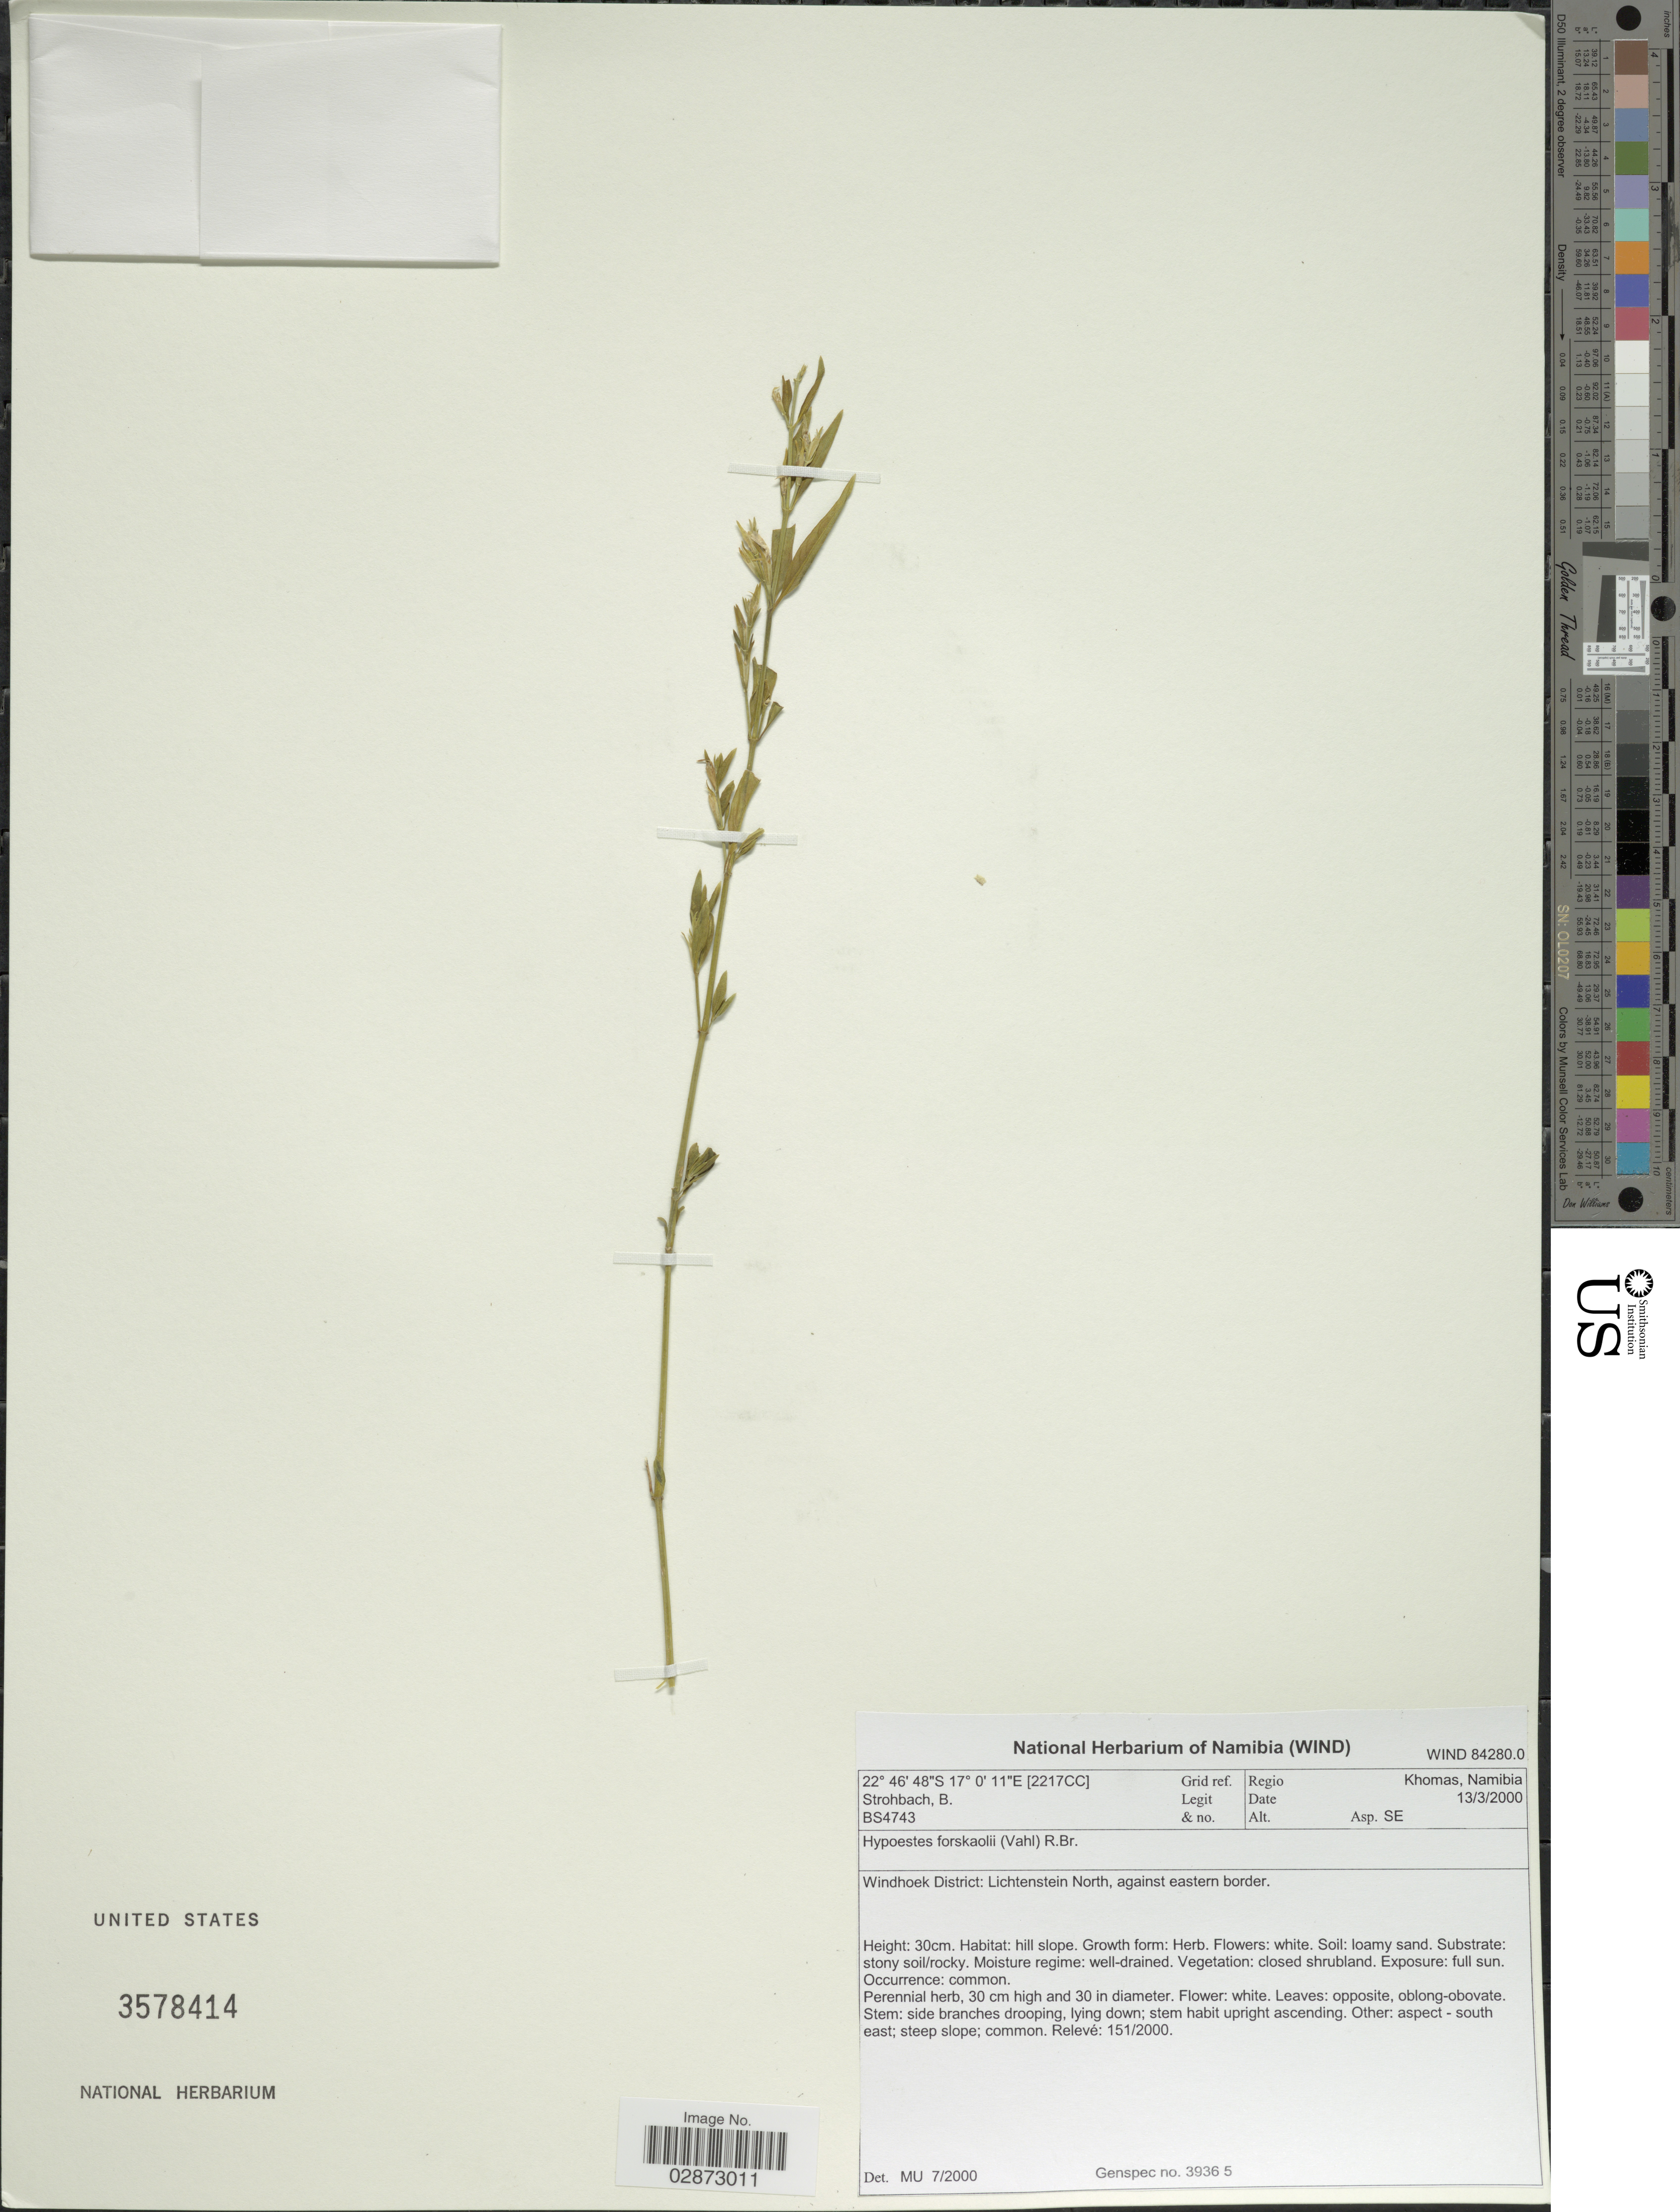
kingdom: Plantae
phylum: Tracheophyta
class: Magnoliopsida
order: Lamiales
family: Acanthaceae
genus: Hypoestes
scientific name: Hypoestes forsskaolii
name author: (Vahl) R. Br.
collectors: B. Strohbach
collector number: BS4743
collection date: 2000-03-13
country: Namibia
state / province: Khomas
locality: [2217CC] Grid ref. Regio Khomas. Windhoek District: Lichtenstein North, against eastern border.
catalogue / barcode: US 3578414